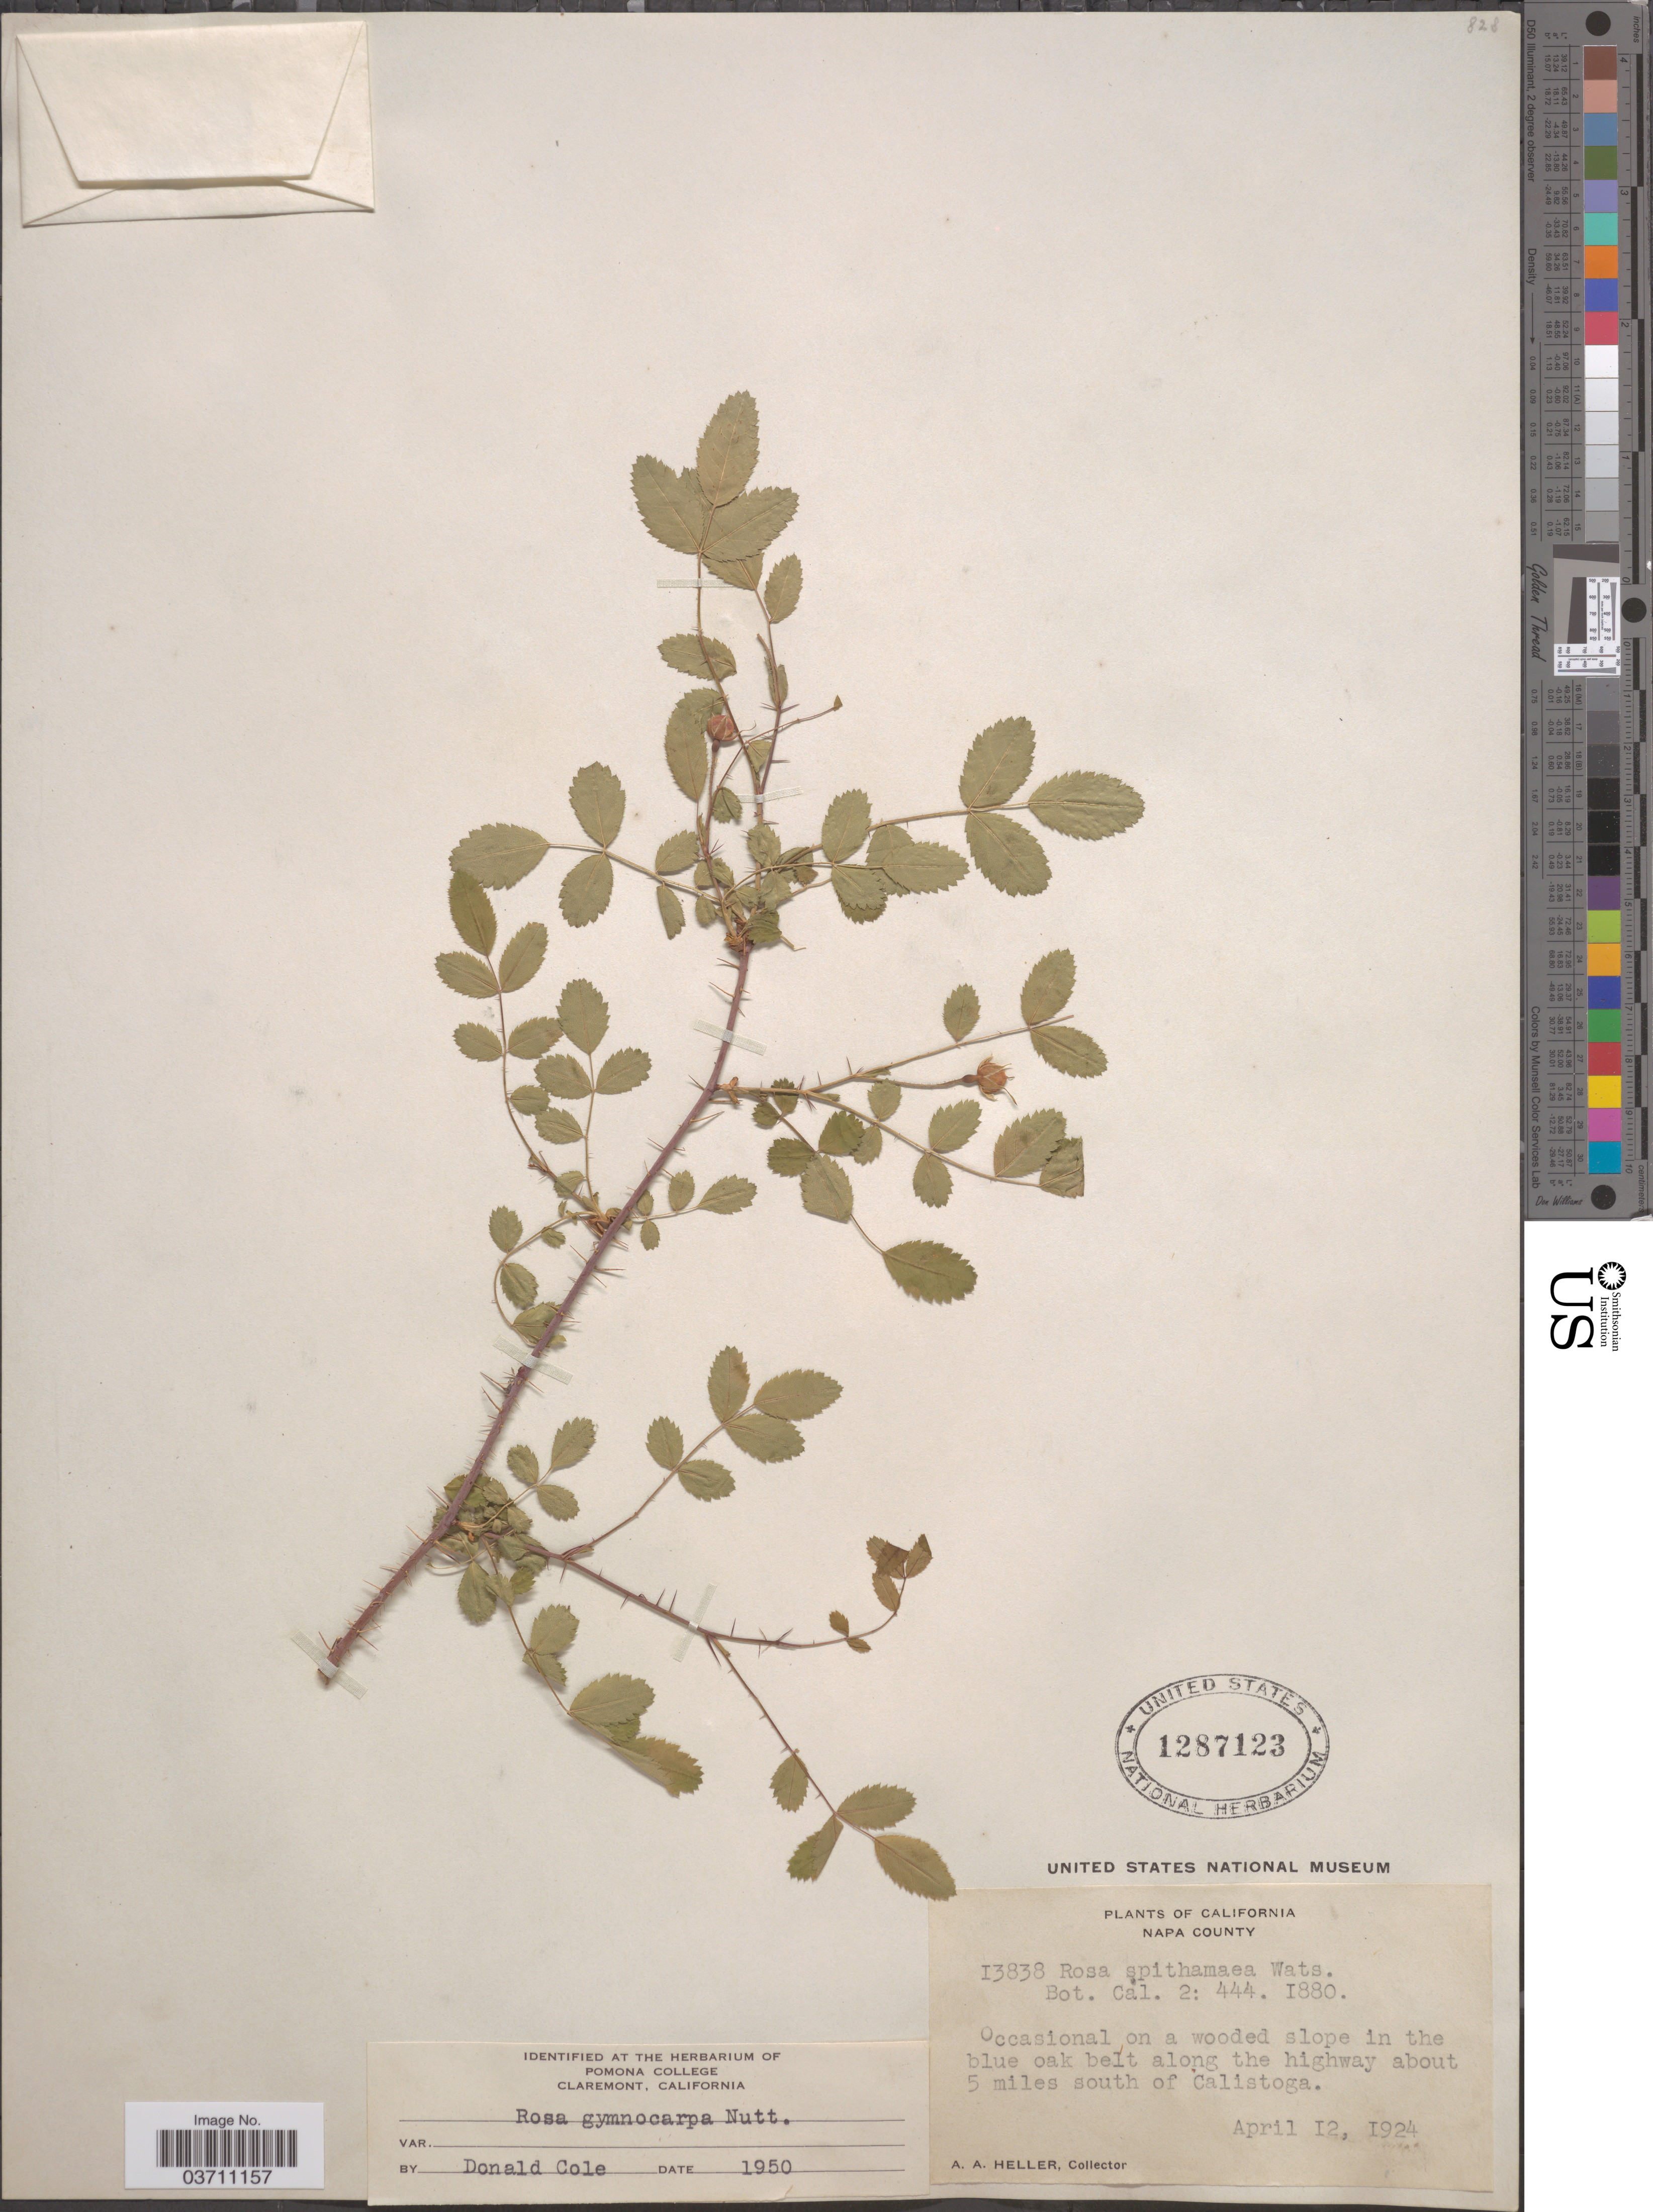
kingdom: Plantae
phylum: Tracheophyta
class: Magnoliopsida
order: Rosales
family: Rosaceae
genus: Rosa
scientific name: Rosa gymnocarpa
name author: Nutt.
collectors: A. A. Heller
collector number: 13838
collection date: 1924-04-12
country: United States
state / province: California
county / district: Napa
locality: Napa County. On a wooded slope in the blue oak belt along the highway about 5 miles south of Calistoga.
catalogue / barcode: US 1287123